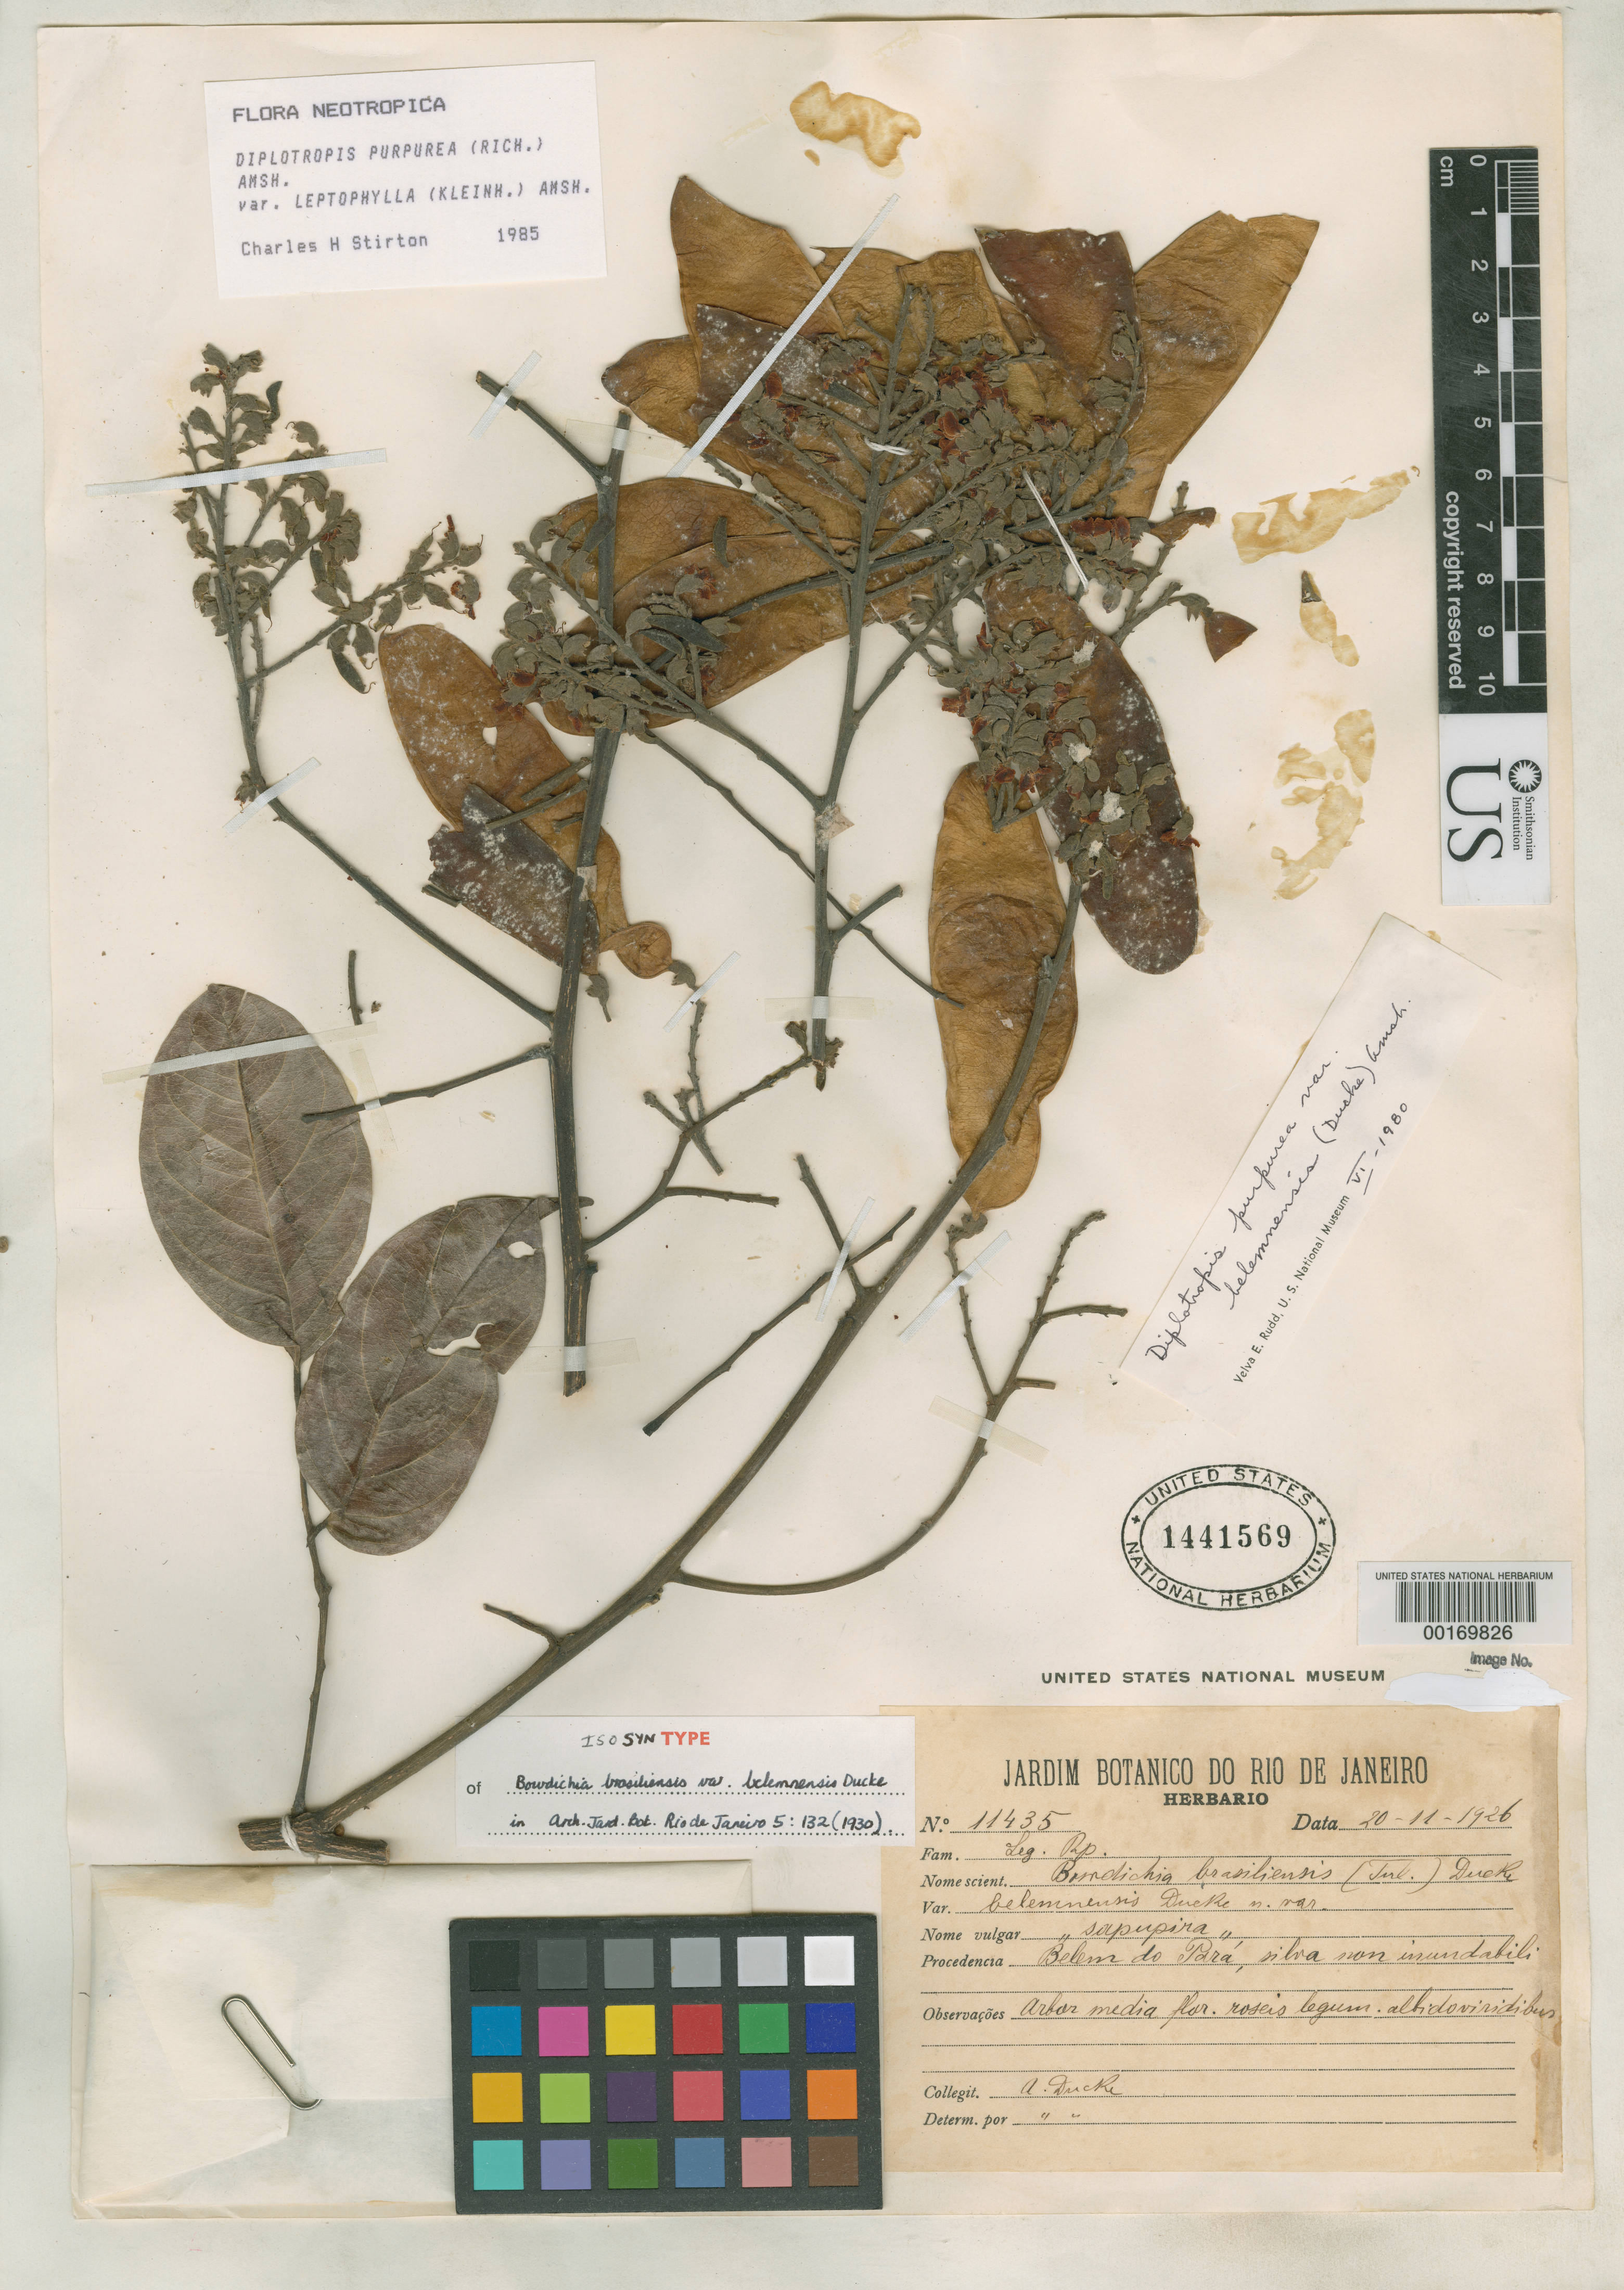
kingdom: Plantae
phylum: Tracheophyta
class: Magnoliopsida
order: Fabales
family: Fabaceae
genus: Bowdichia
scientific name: Bowdichia brasiliensis var. belemnensis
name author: Ducke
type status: Isosyntype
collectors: A. Ducke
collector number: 11435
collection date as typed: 10 Nov 1926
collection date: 1926-11-10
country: Brazil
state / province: Pará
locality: Belem do Para.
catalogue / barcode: US 1441569